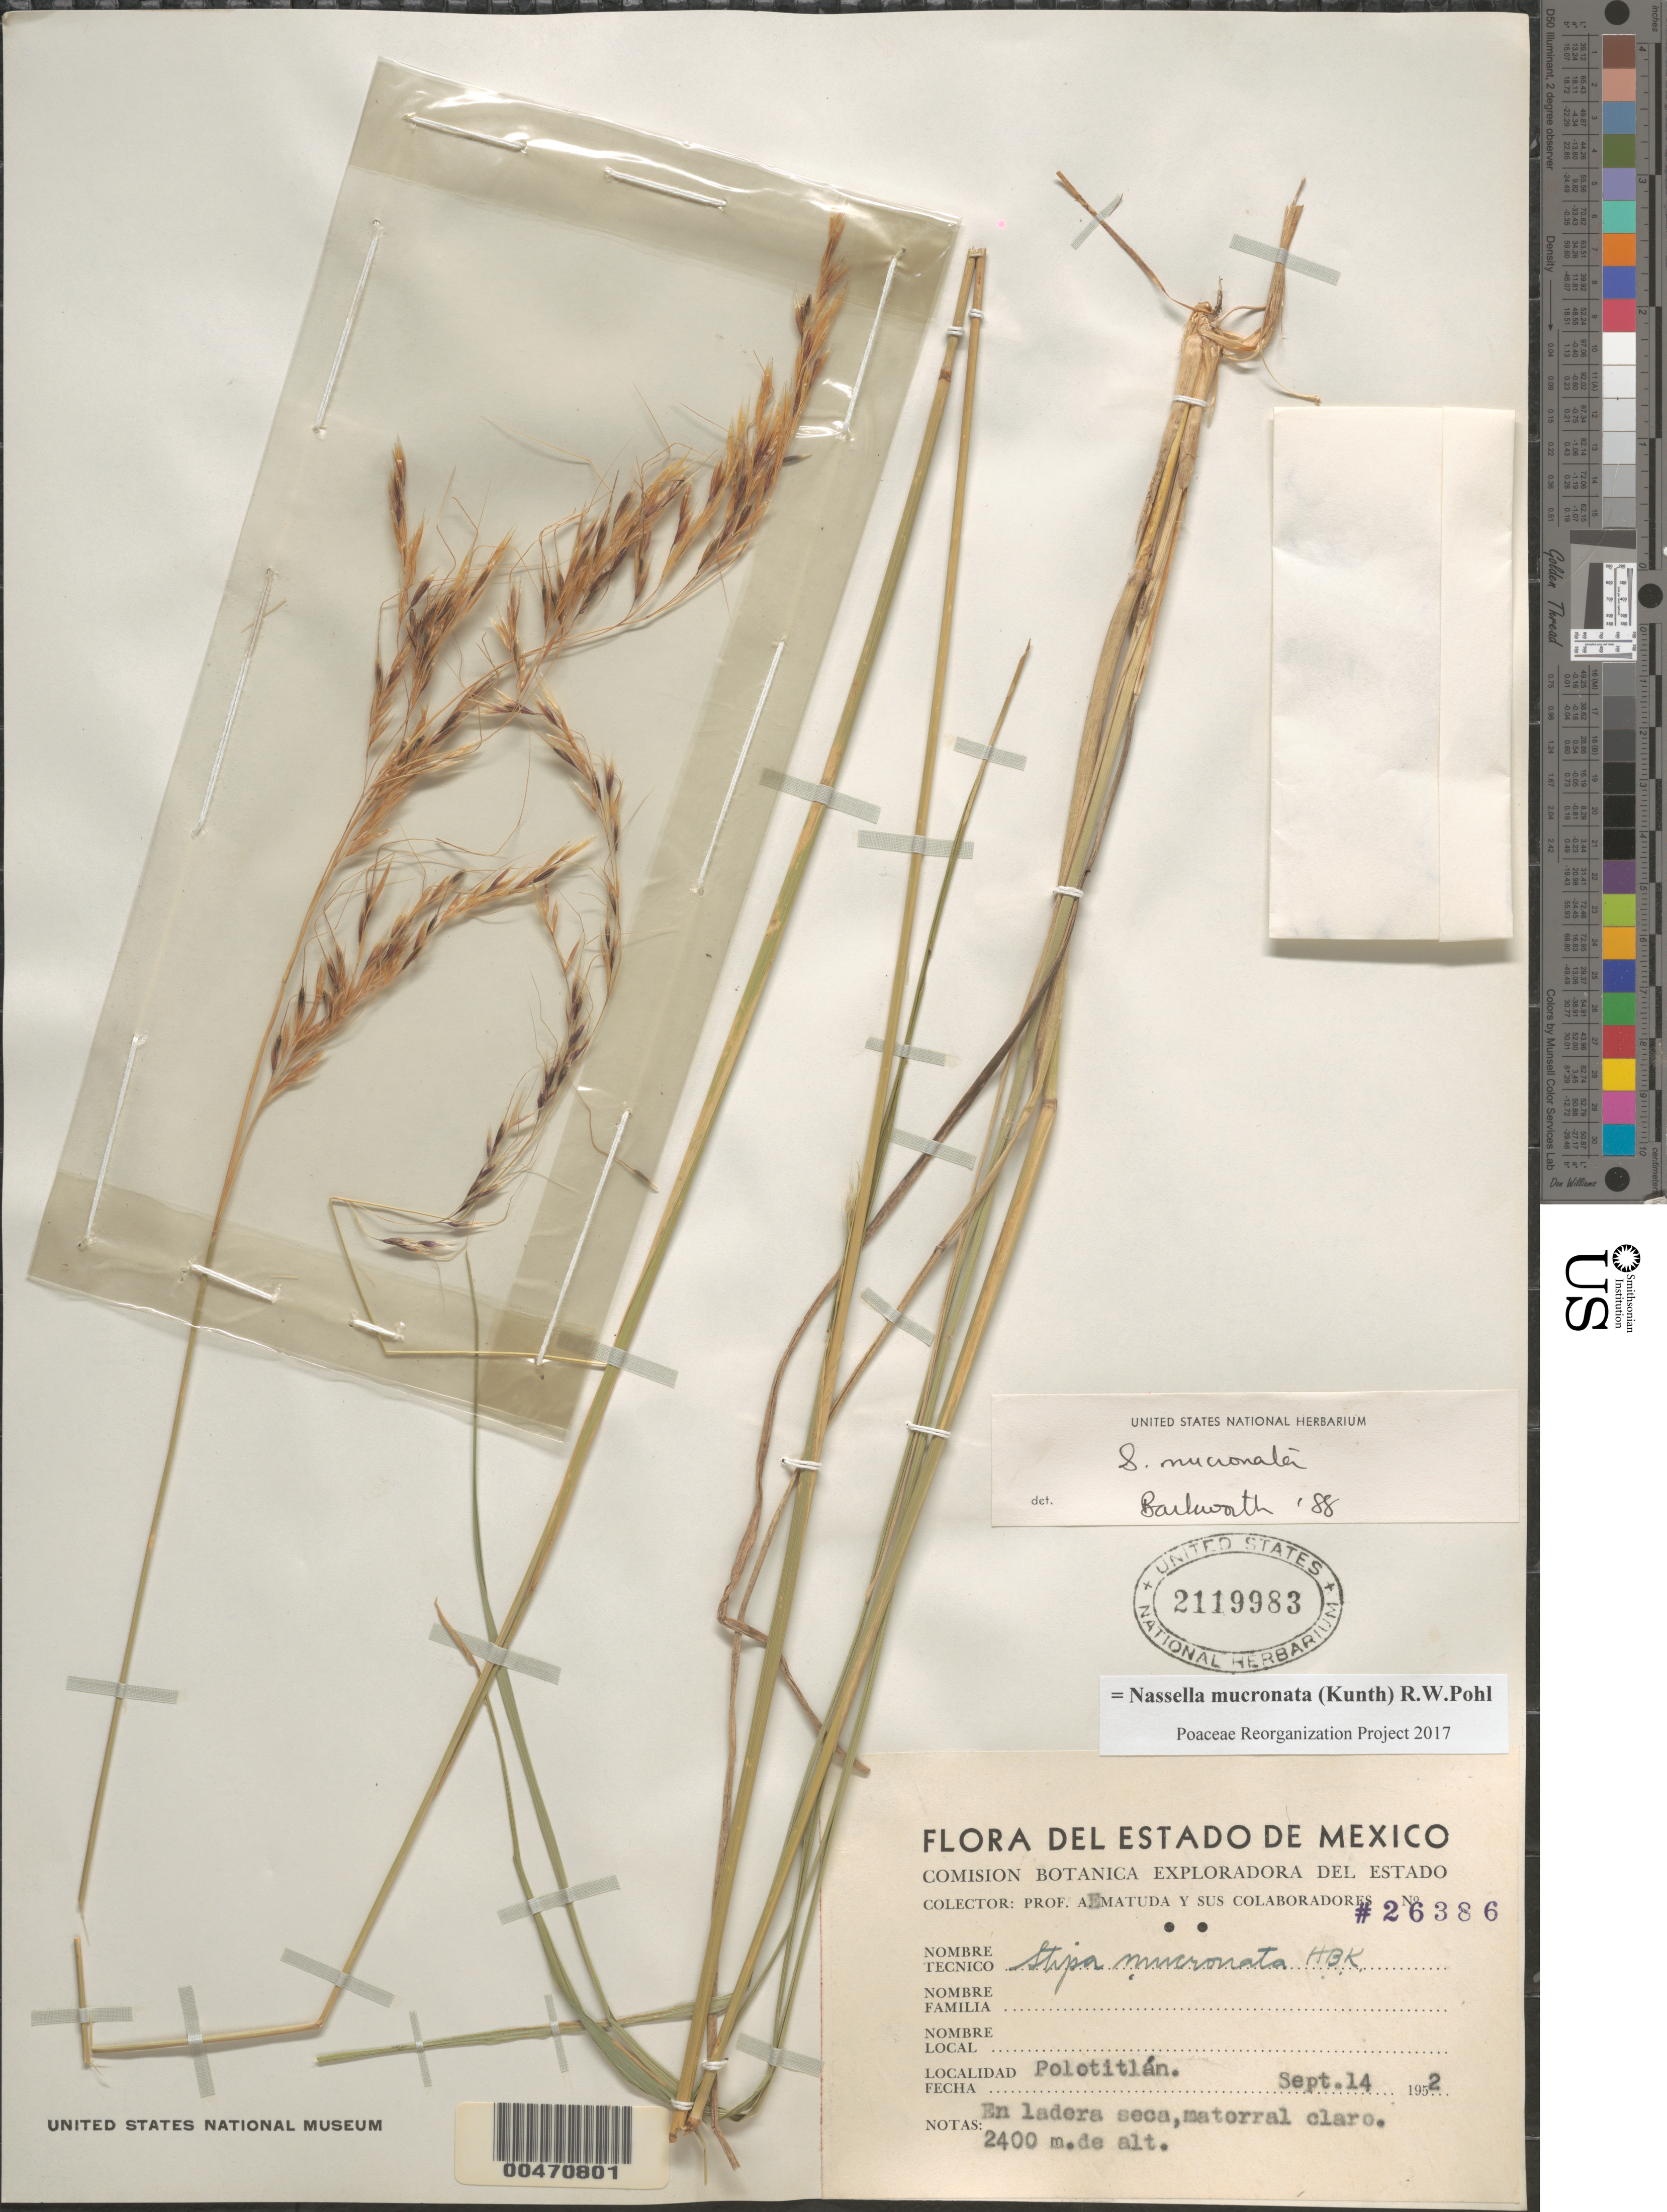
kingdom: Plantae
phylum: Tracheophyta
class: Liliopsida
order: Poales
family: Poaceae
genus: Nassella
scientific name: Nassella mucronata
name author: (Kunth) R.W. Pohl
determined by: Poaceae Reorganization Project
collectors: E. Matuda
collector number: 26386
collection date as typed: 14 Sep 1952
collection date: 1952-09-14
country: Mexico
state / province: México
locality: Polotitlán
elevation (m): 2400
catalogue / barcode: US 2119983